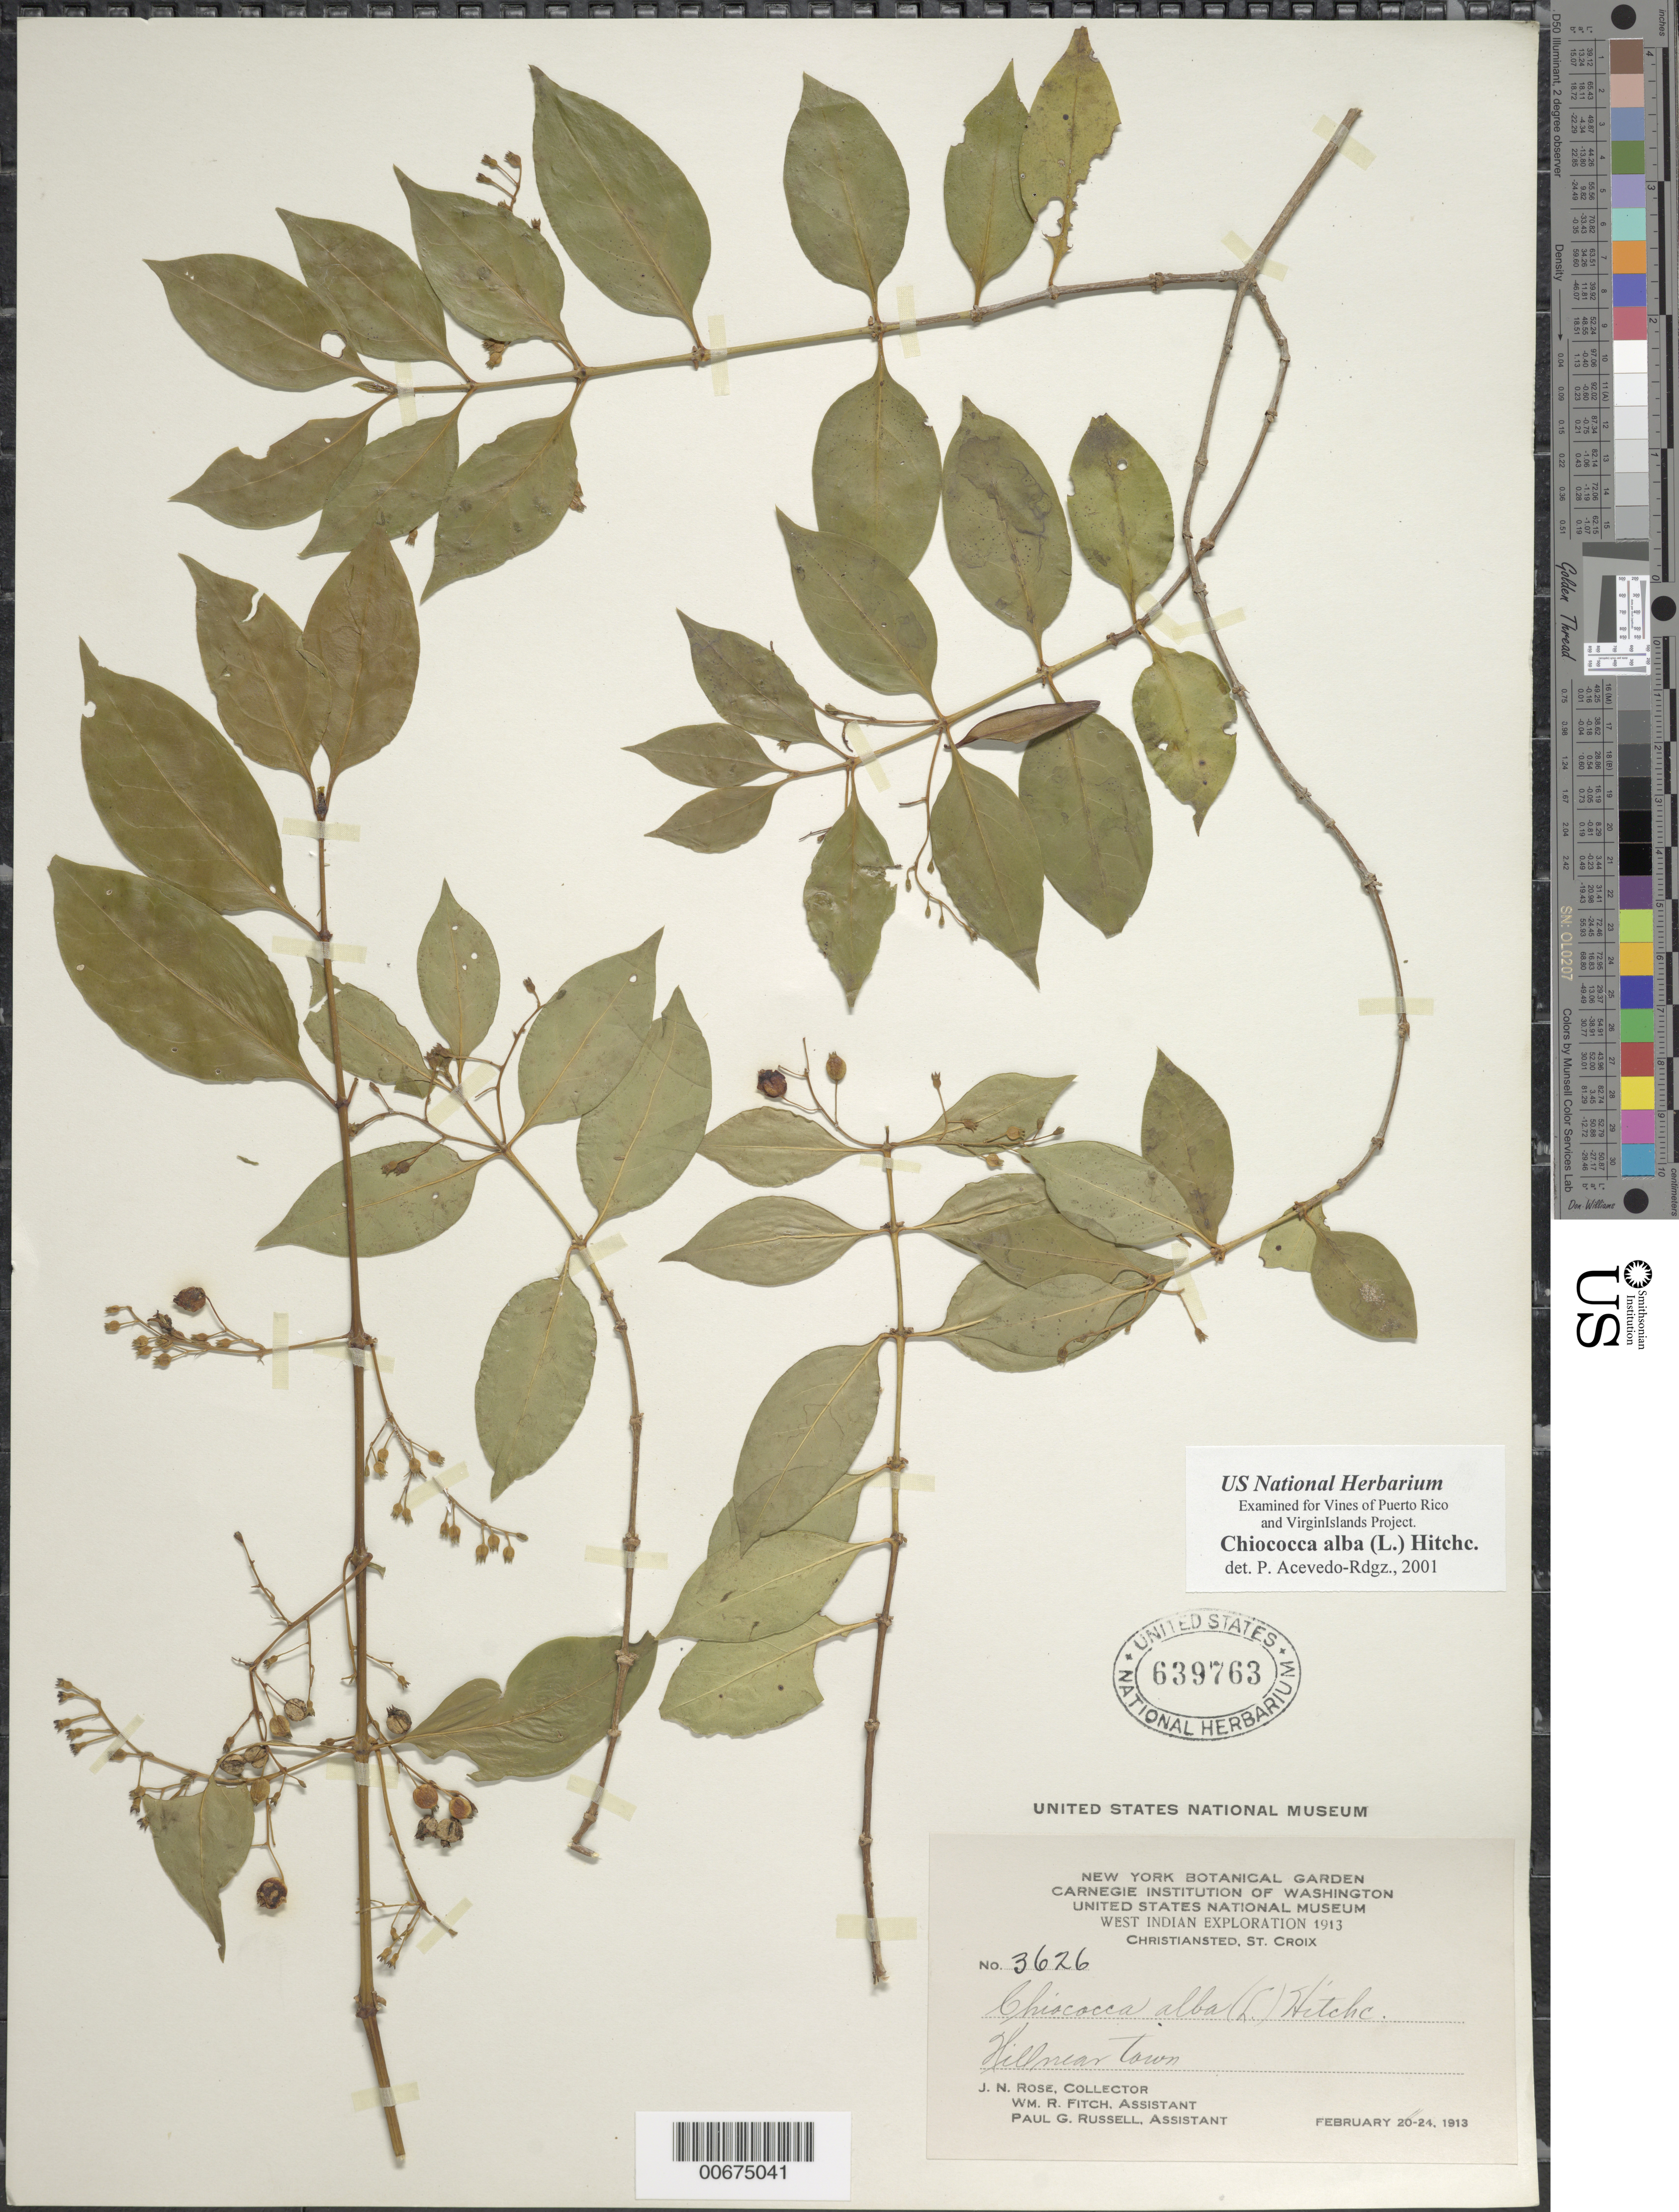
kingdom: Plantae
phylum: Tracheophyta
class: Magnoliopsida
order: Gentianales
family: Rubiaceae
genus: Chiococca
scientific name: Chiococca alba subsp. alba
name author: (L.) Hitchc.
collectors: J. N. Rose, W. R. Fitch & P. G. Russell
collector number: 3626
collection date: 1913-02-20/1913-02-24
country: U.S. Virgin Islands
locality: Christiansted, St. Croix. Hill near town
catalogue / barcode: US 639763